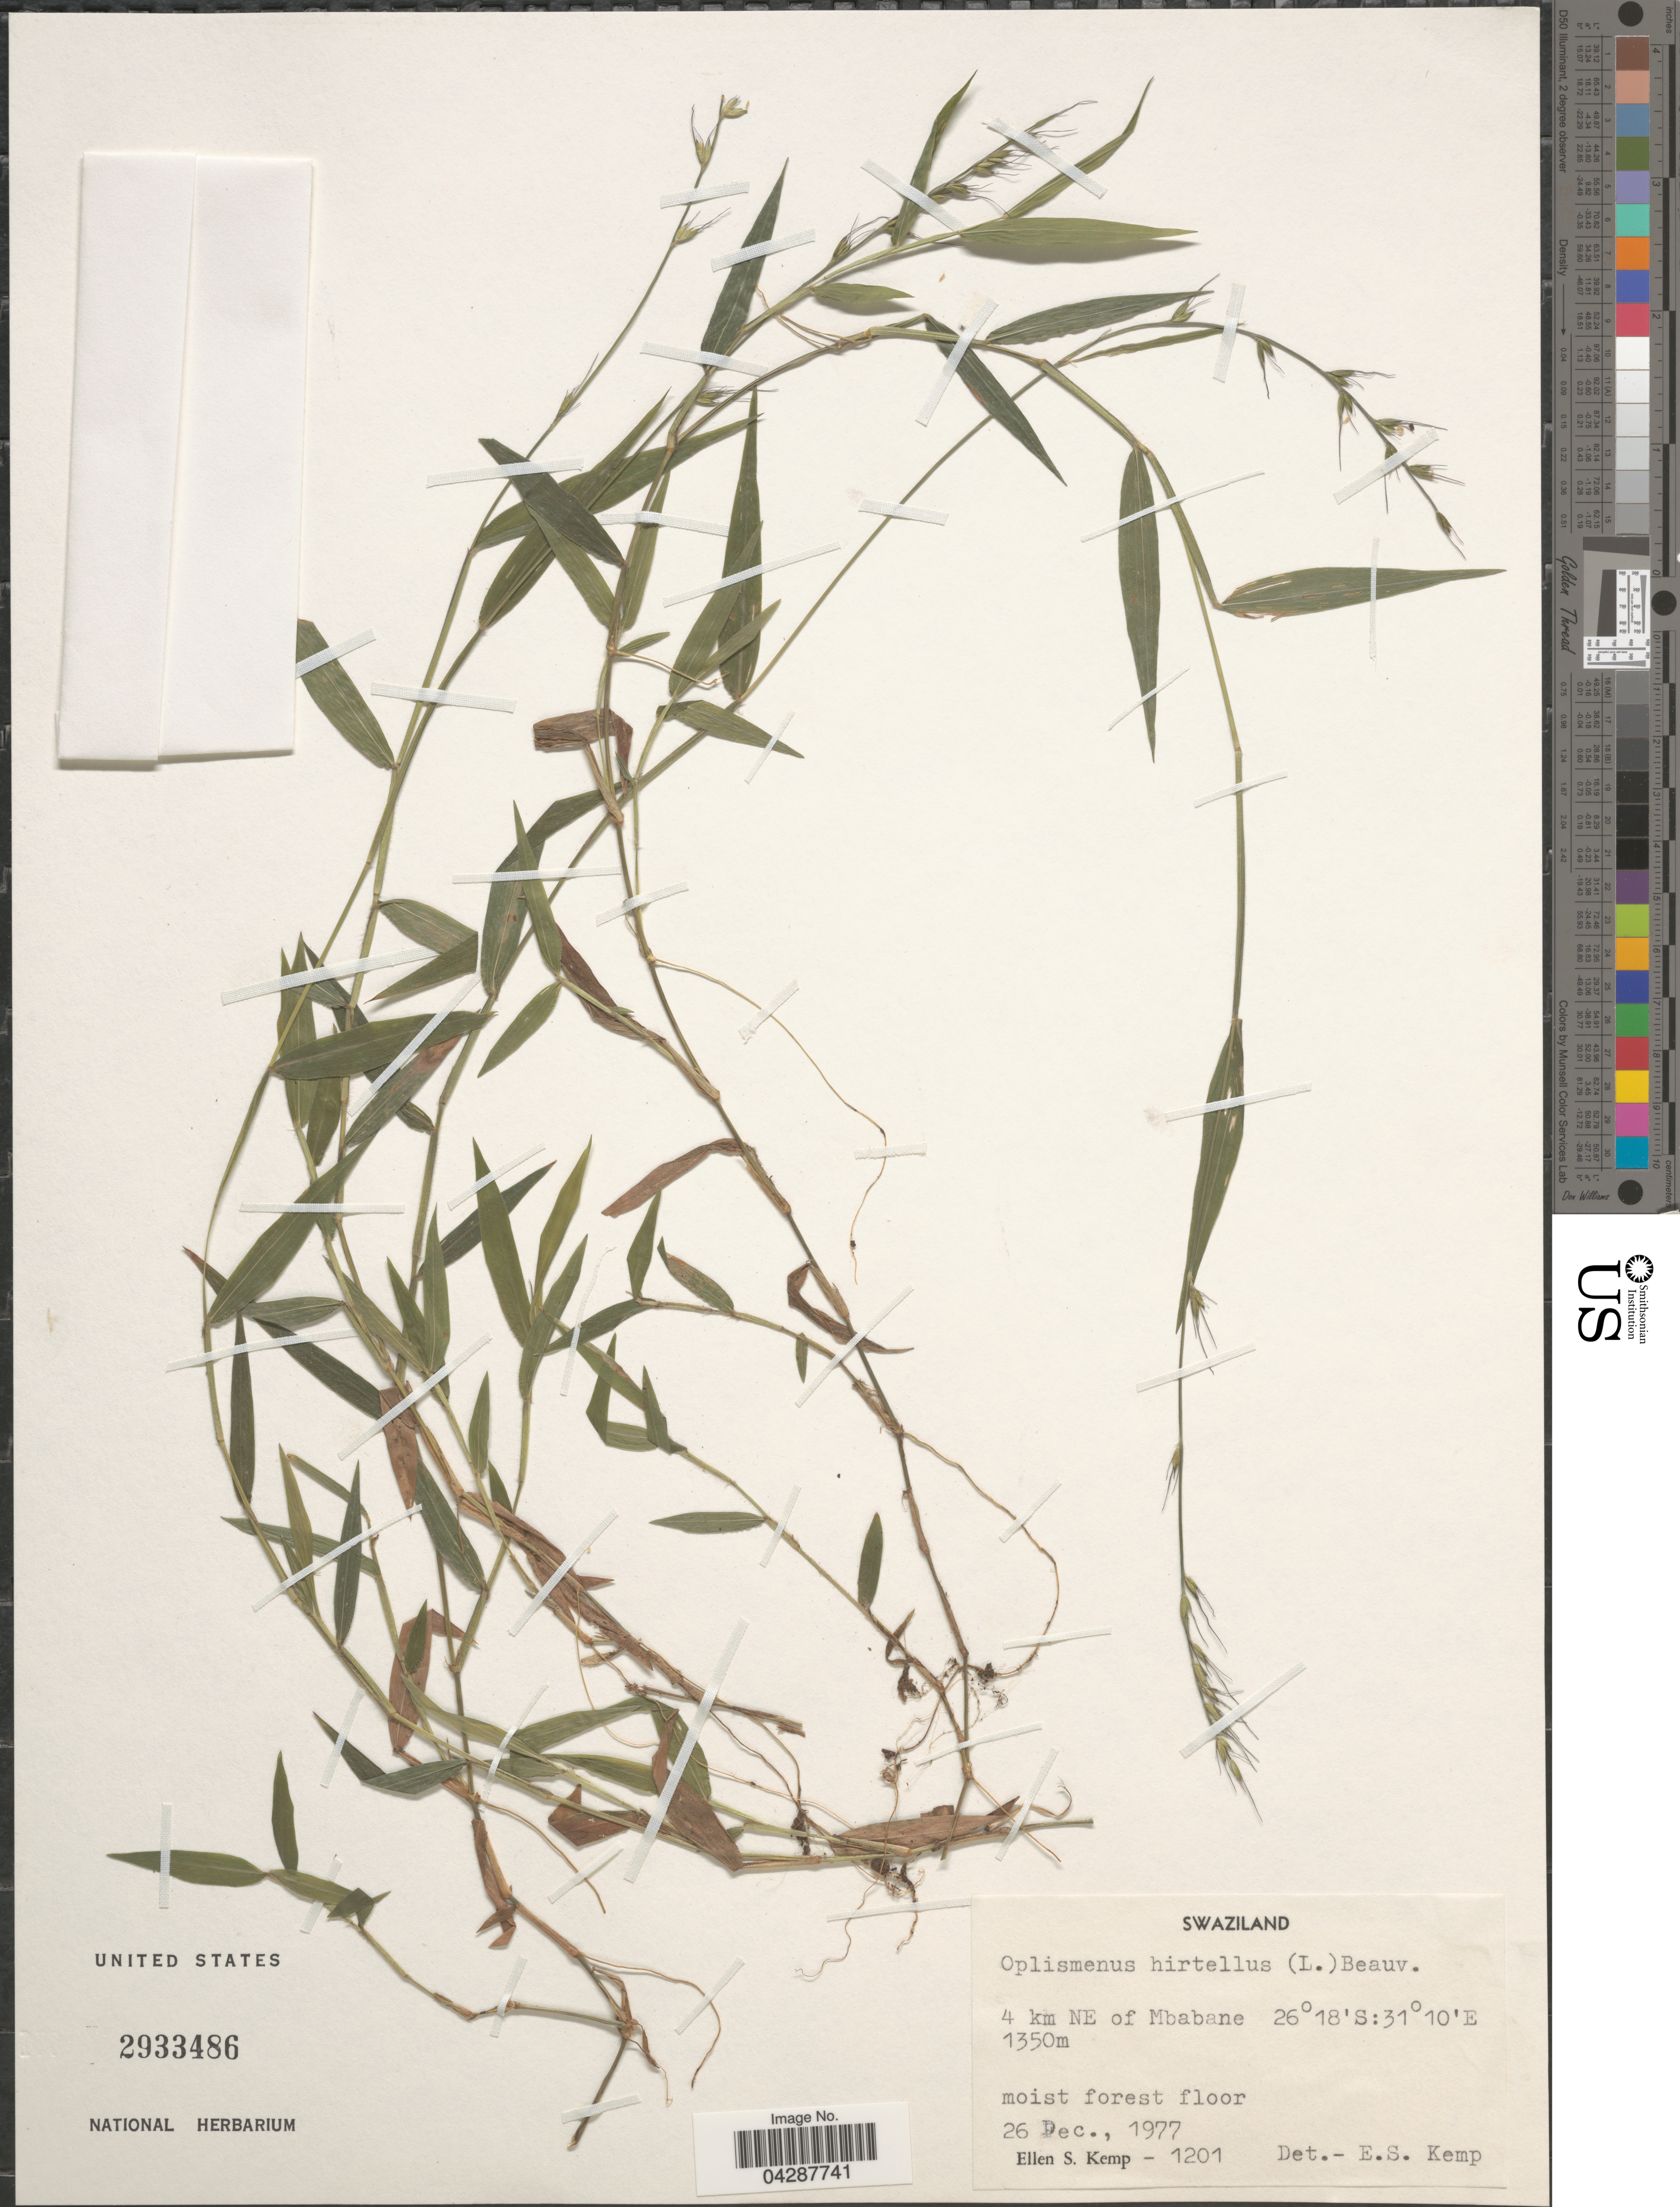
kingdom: Plantae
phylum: Tracheophyta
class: Liliopsida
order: Poales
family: Poaceae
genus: Oplismenus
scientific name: Oplismenus hirtellus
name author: (L.) P. Beauv.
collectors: E. S. Kemp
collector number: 1201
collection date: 1977-12-26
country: Eswatini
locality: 4 km NE of Mbabane.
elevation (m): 1350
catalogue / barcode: US 2933486